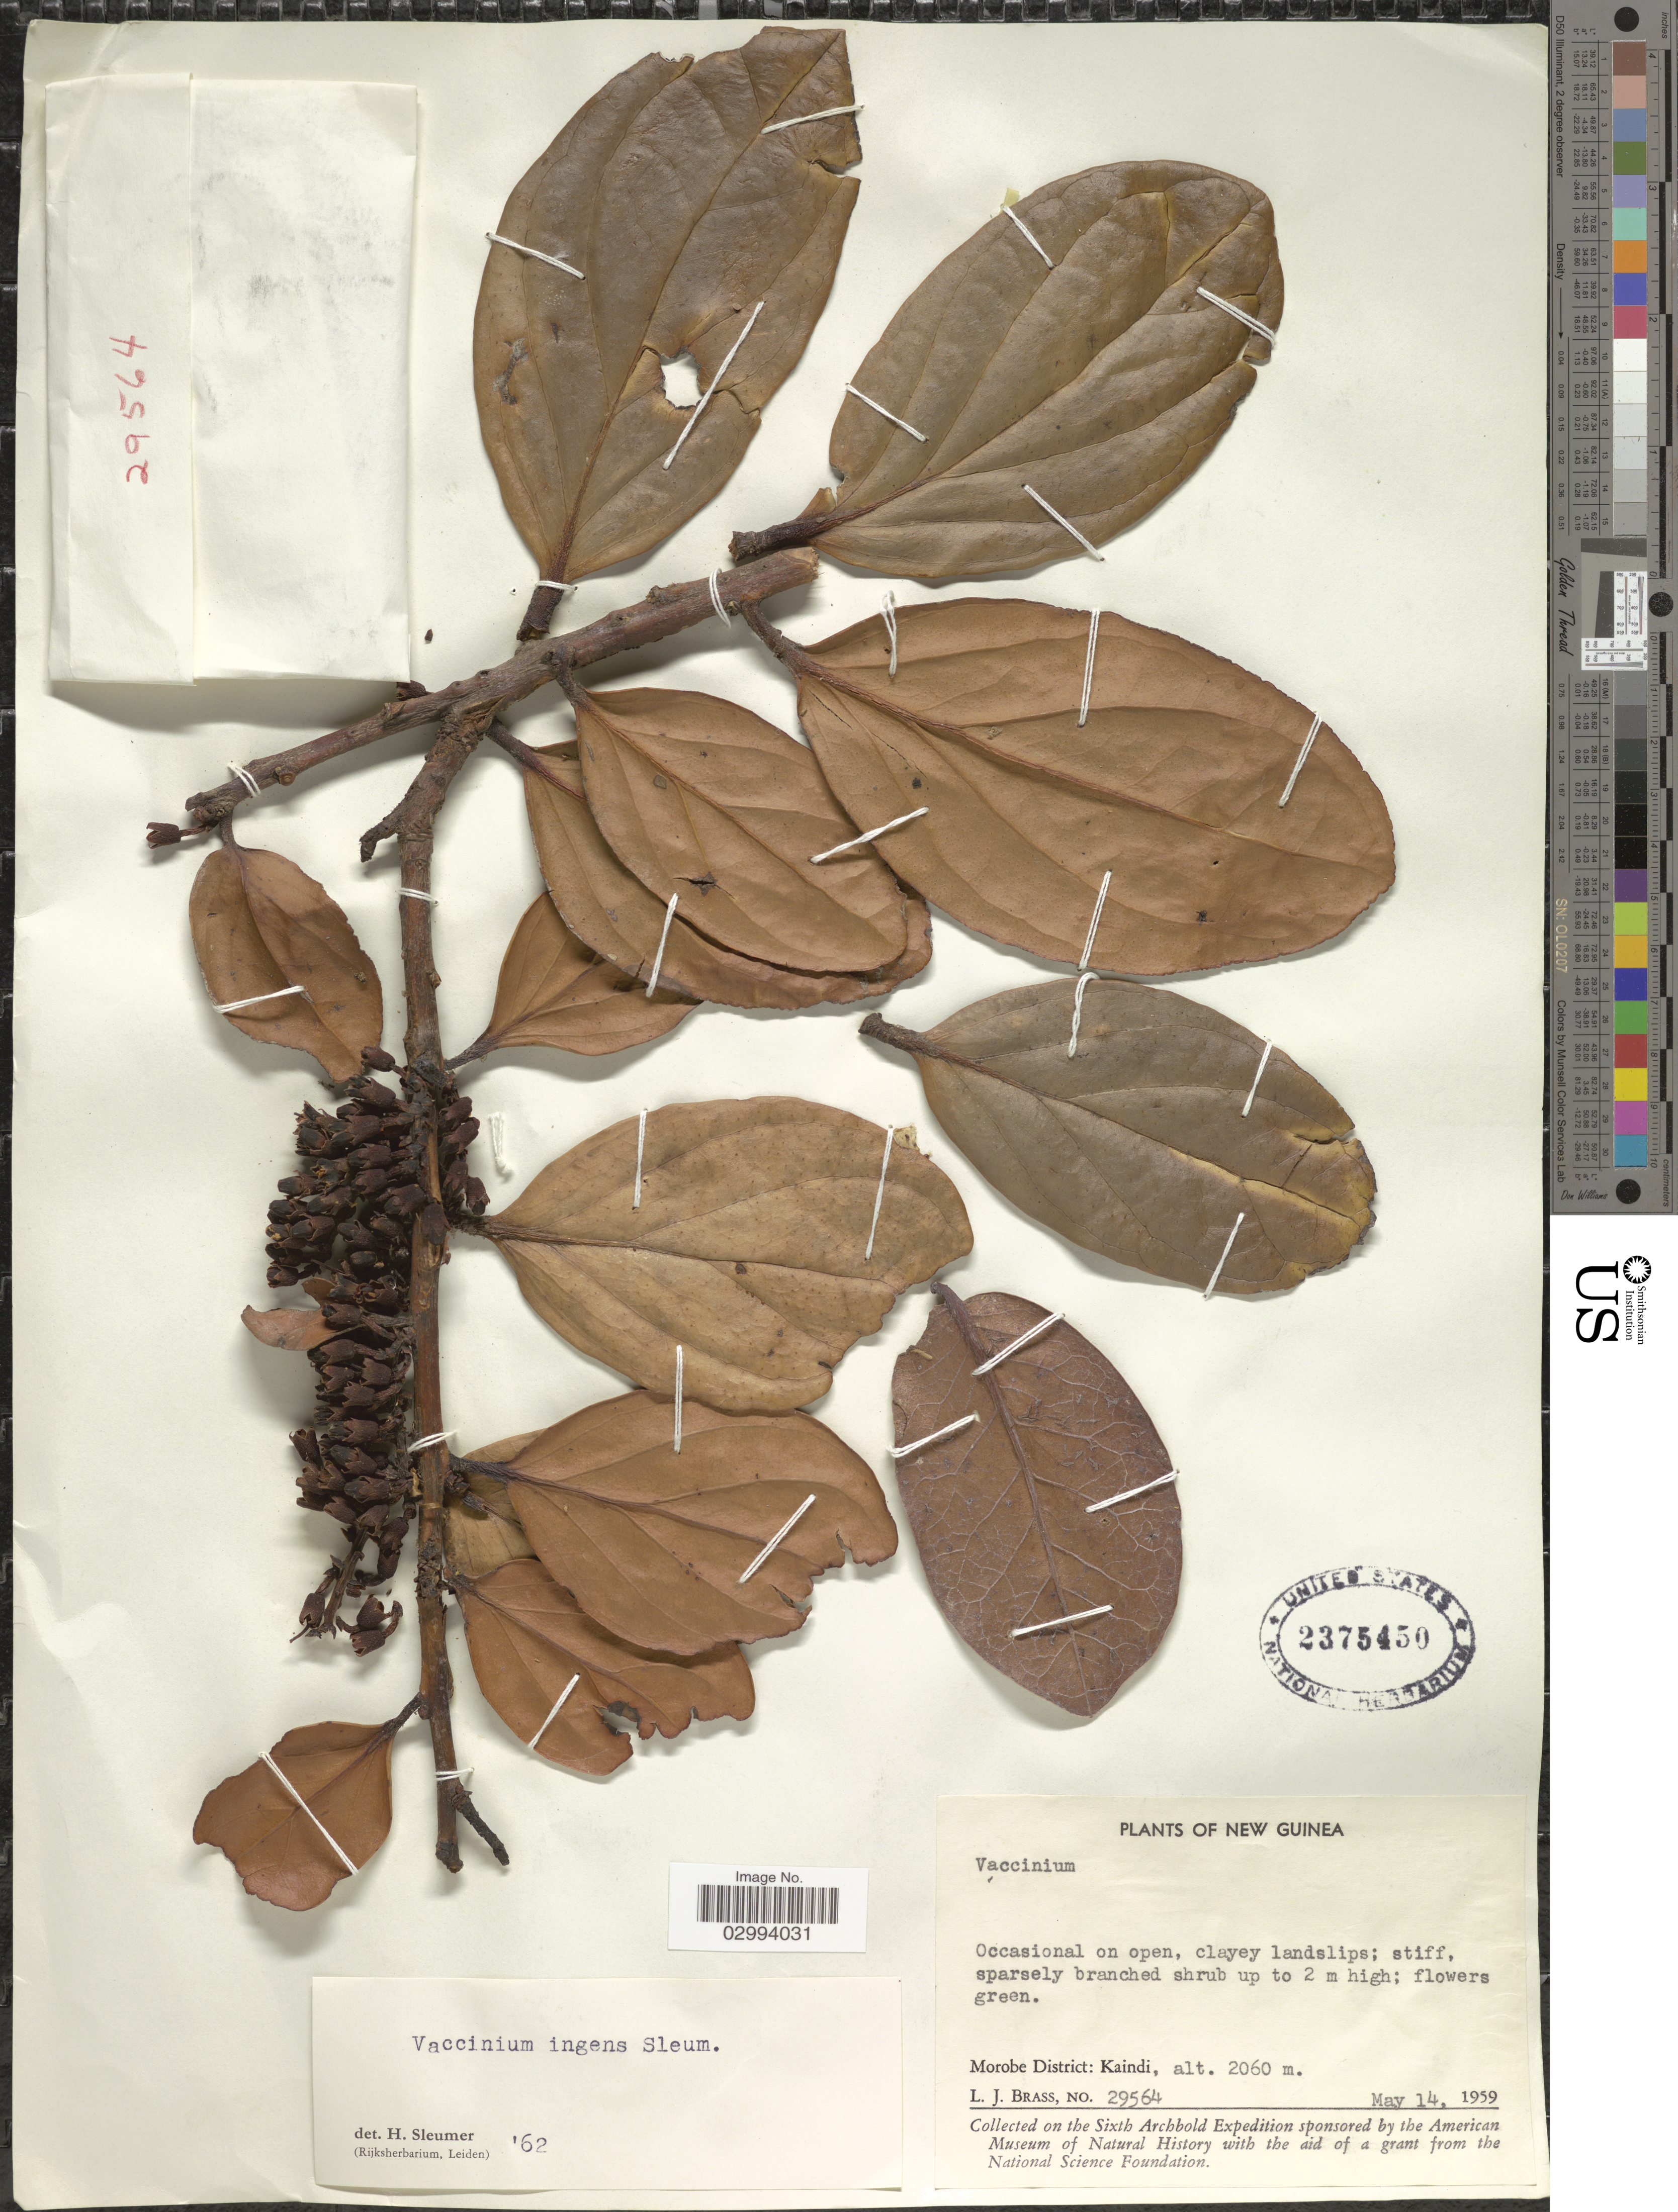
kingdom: Plantae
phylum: Tracheophyta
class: Magnoliopsida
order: Ericales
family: Ericaceae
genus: Dimorphanthera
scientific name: Dimorphanthera ingens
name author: (Sleumer) P.F. Stevens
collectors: L. J. Brass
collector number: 29564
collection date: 1959-05-14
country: Papua New Guinea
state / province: Morobe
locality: New Guinea. Morobe District: Kaindi.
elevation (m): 2060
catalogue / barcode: US 2375450